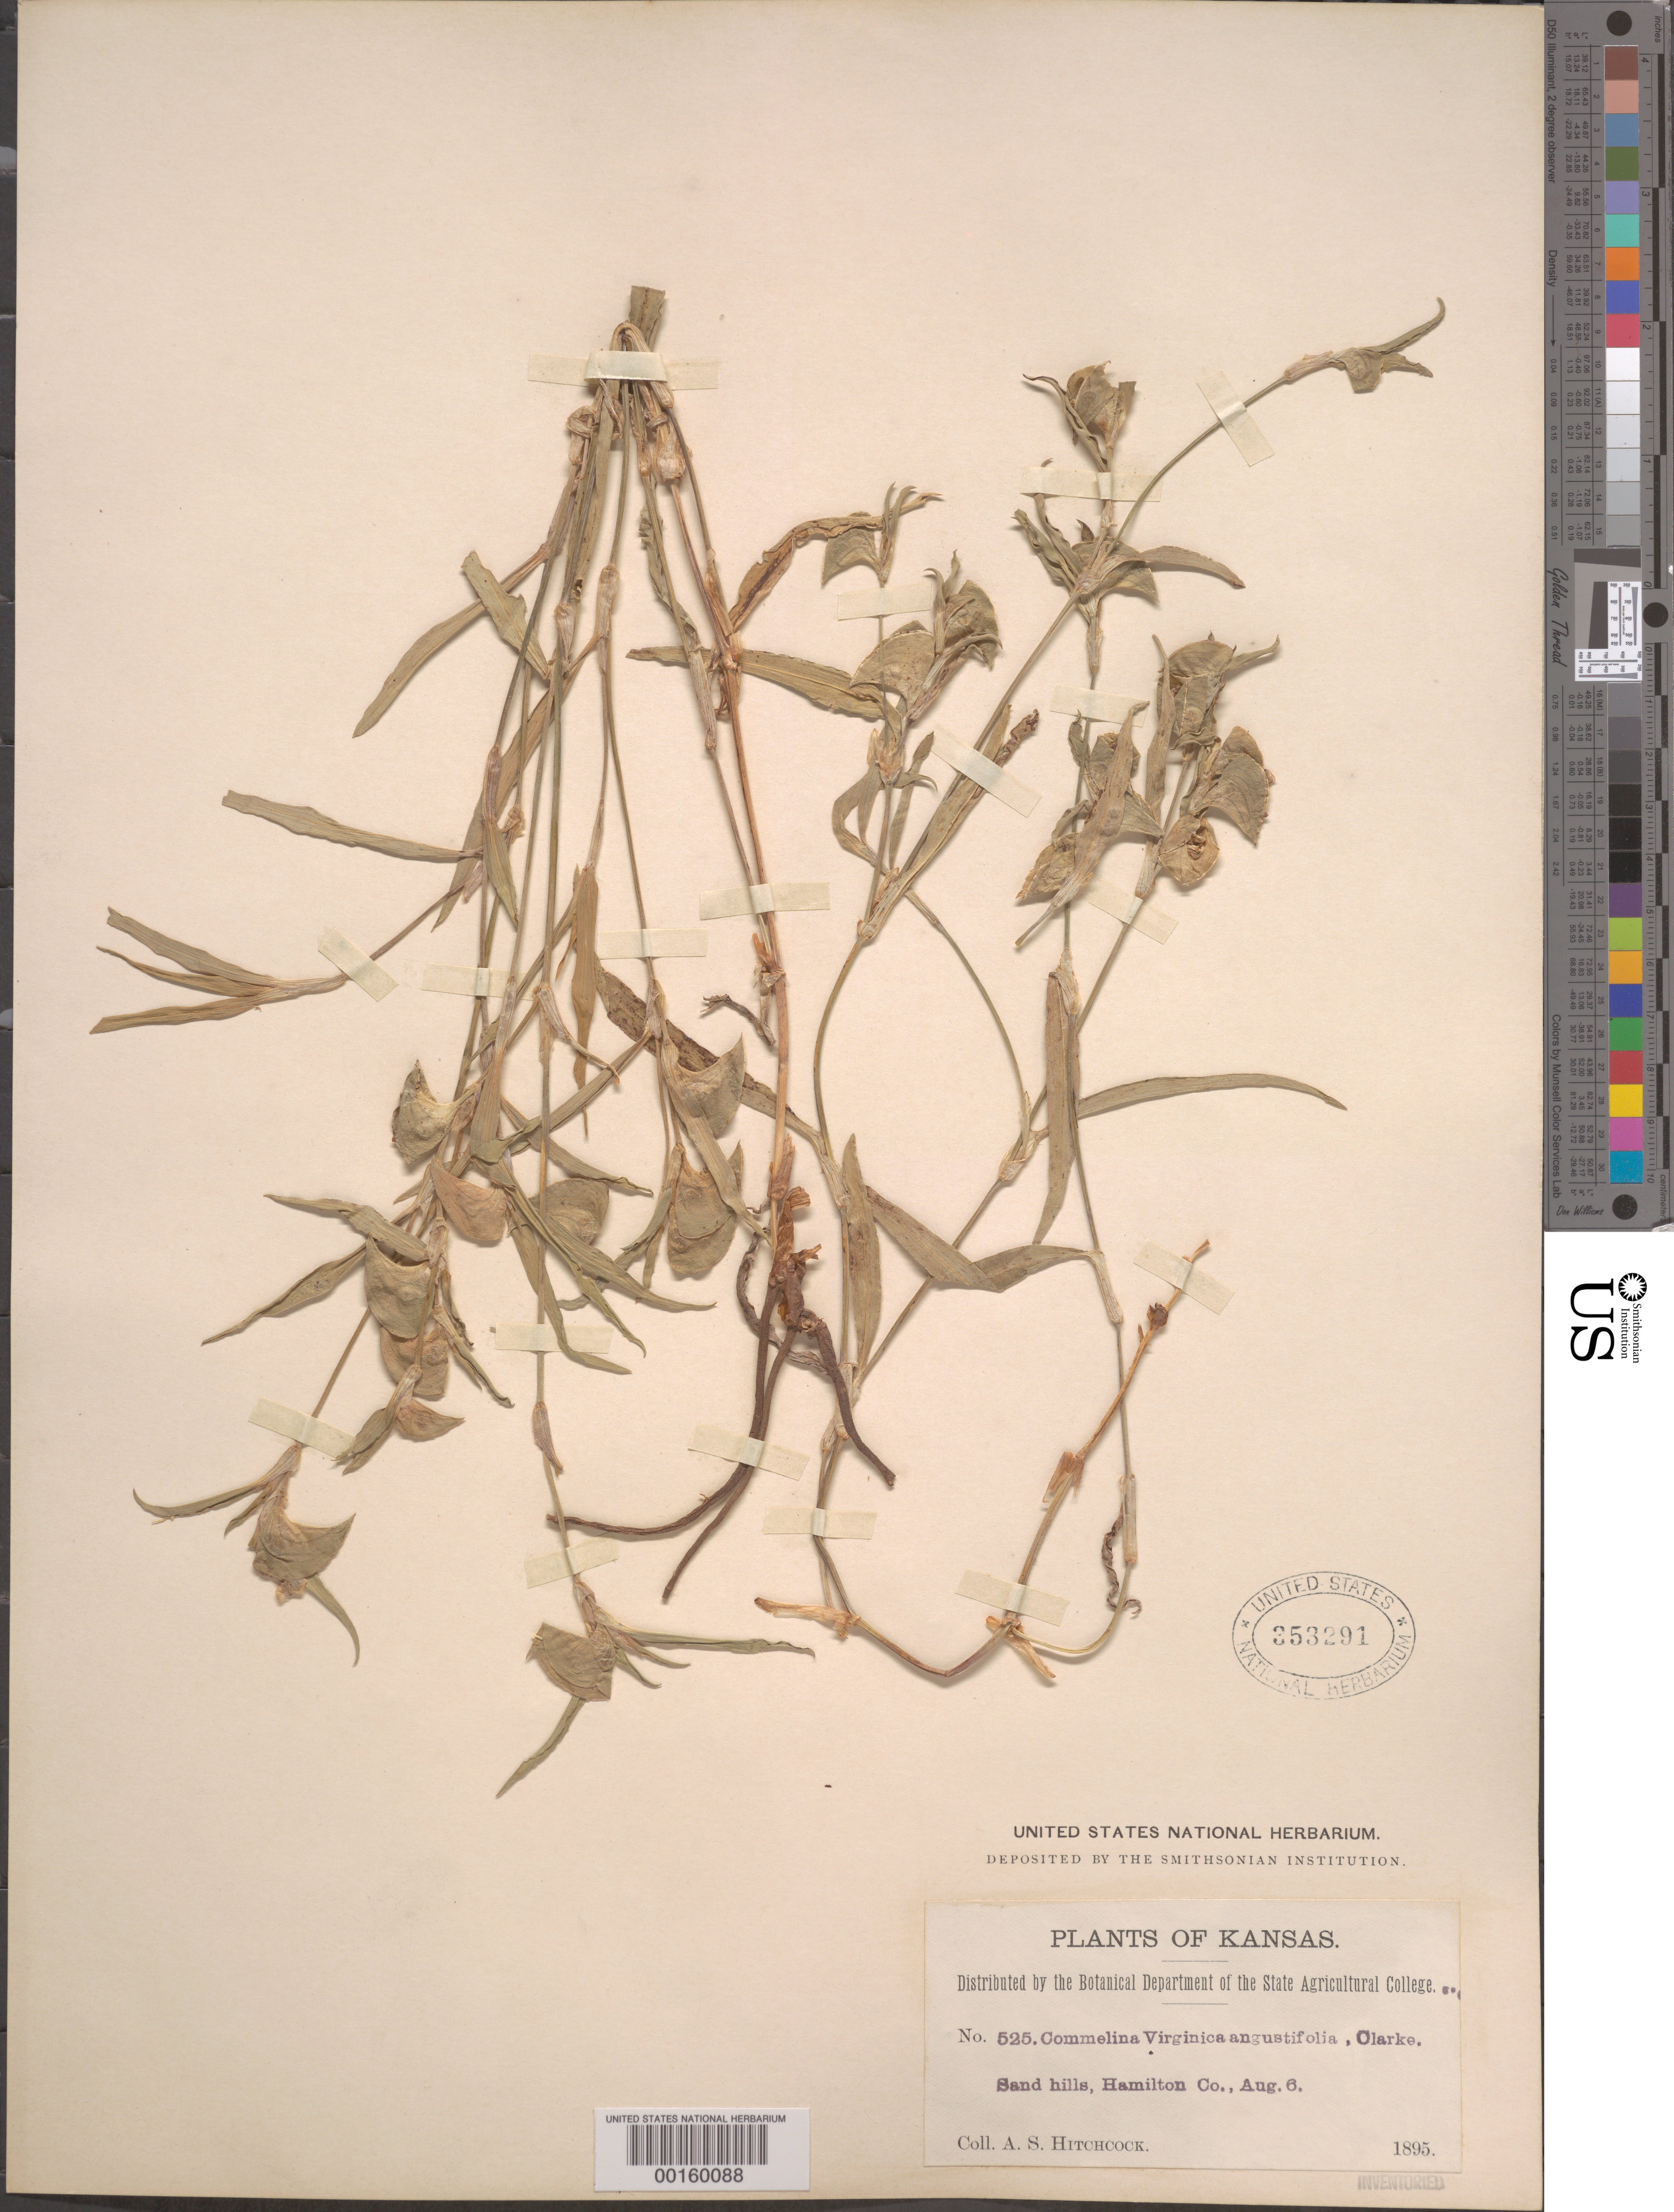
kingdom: Plantae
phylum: Tracheophyta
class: Liliopsida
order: Commelinales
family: Commelinaceae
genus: Commelina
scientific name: Commelina erecta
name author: L.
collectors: A. S. Hitchcock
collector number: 525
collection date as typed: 06 Aug 1895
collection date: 1895-08-06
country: United States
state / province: Kansas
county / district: Hamilton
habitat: Sand hills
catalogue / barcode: US 353291